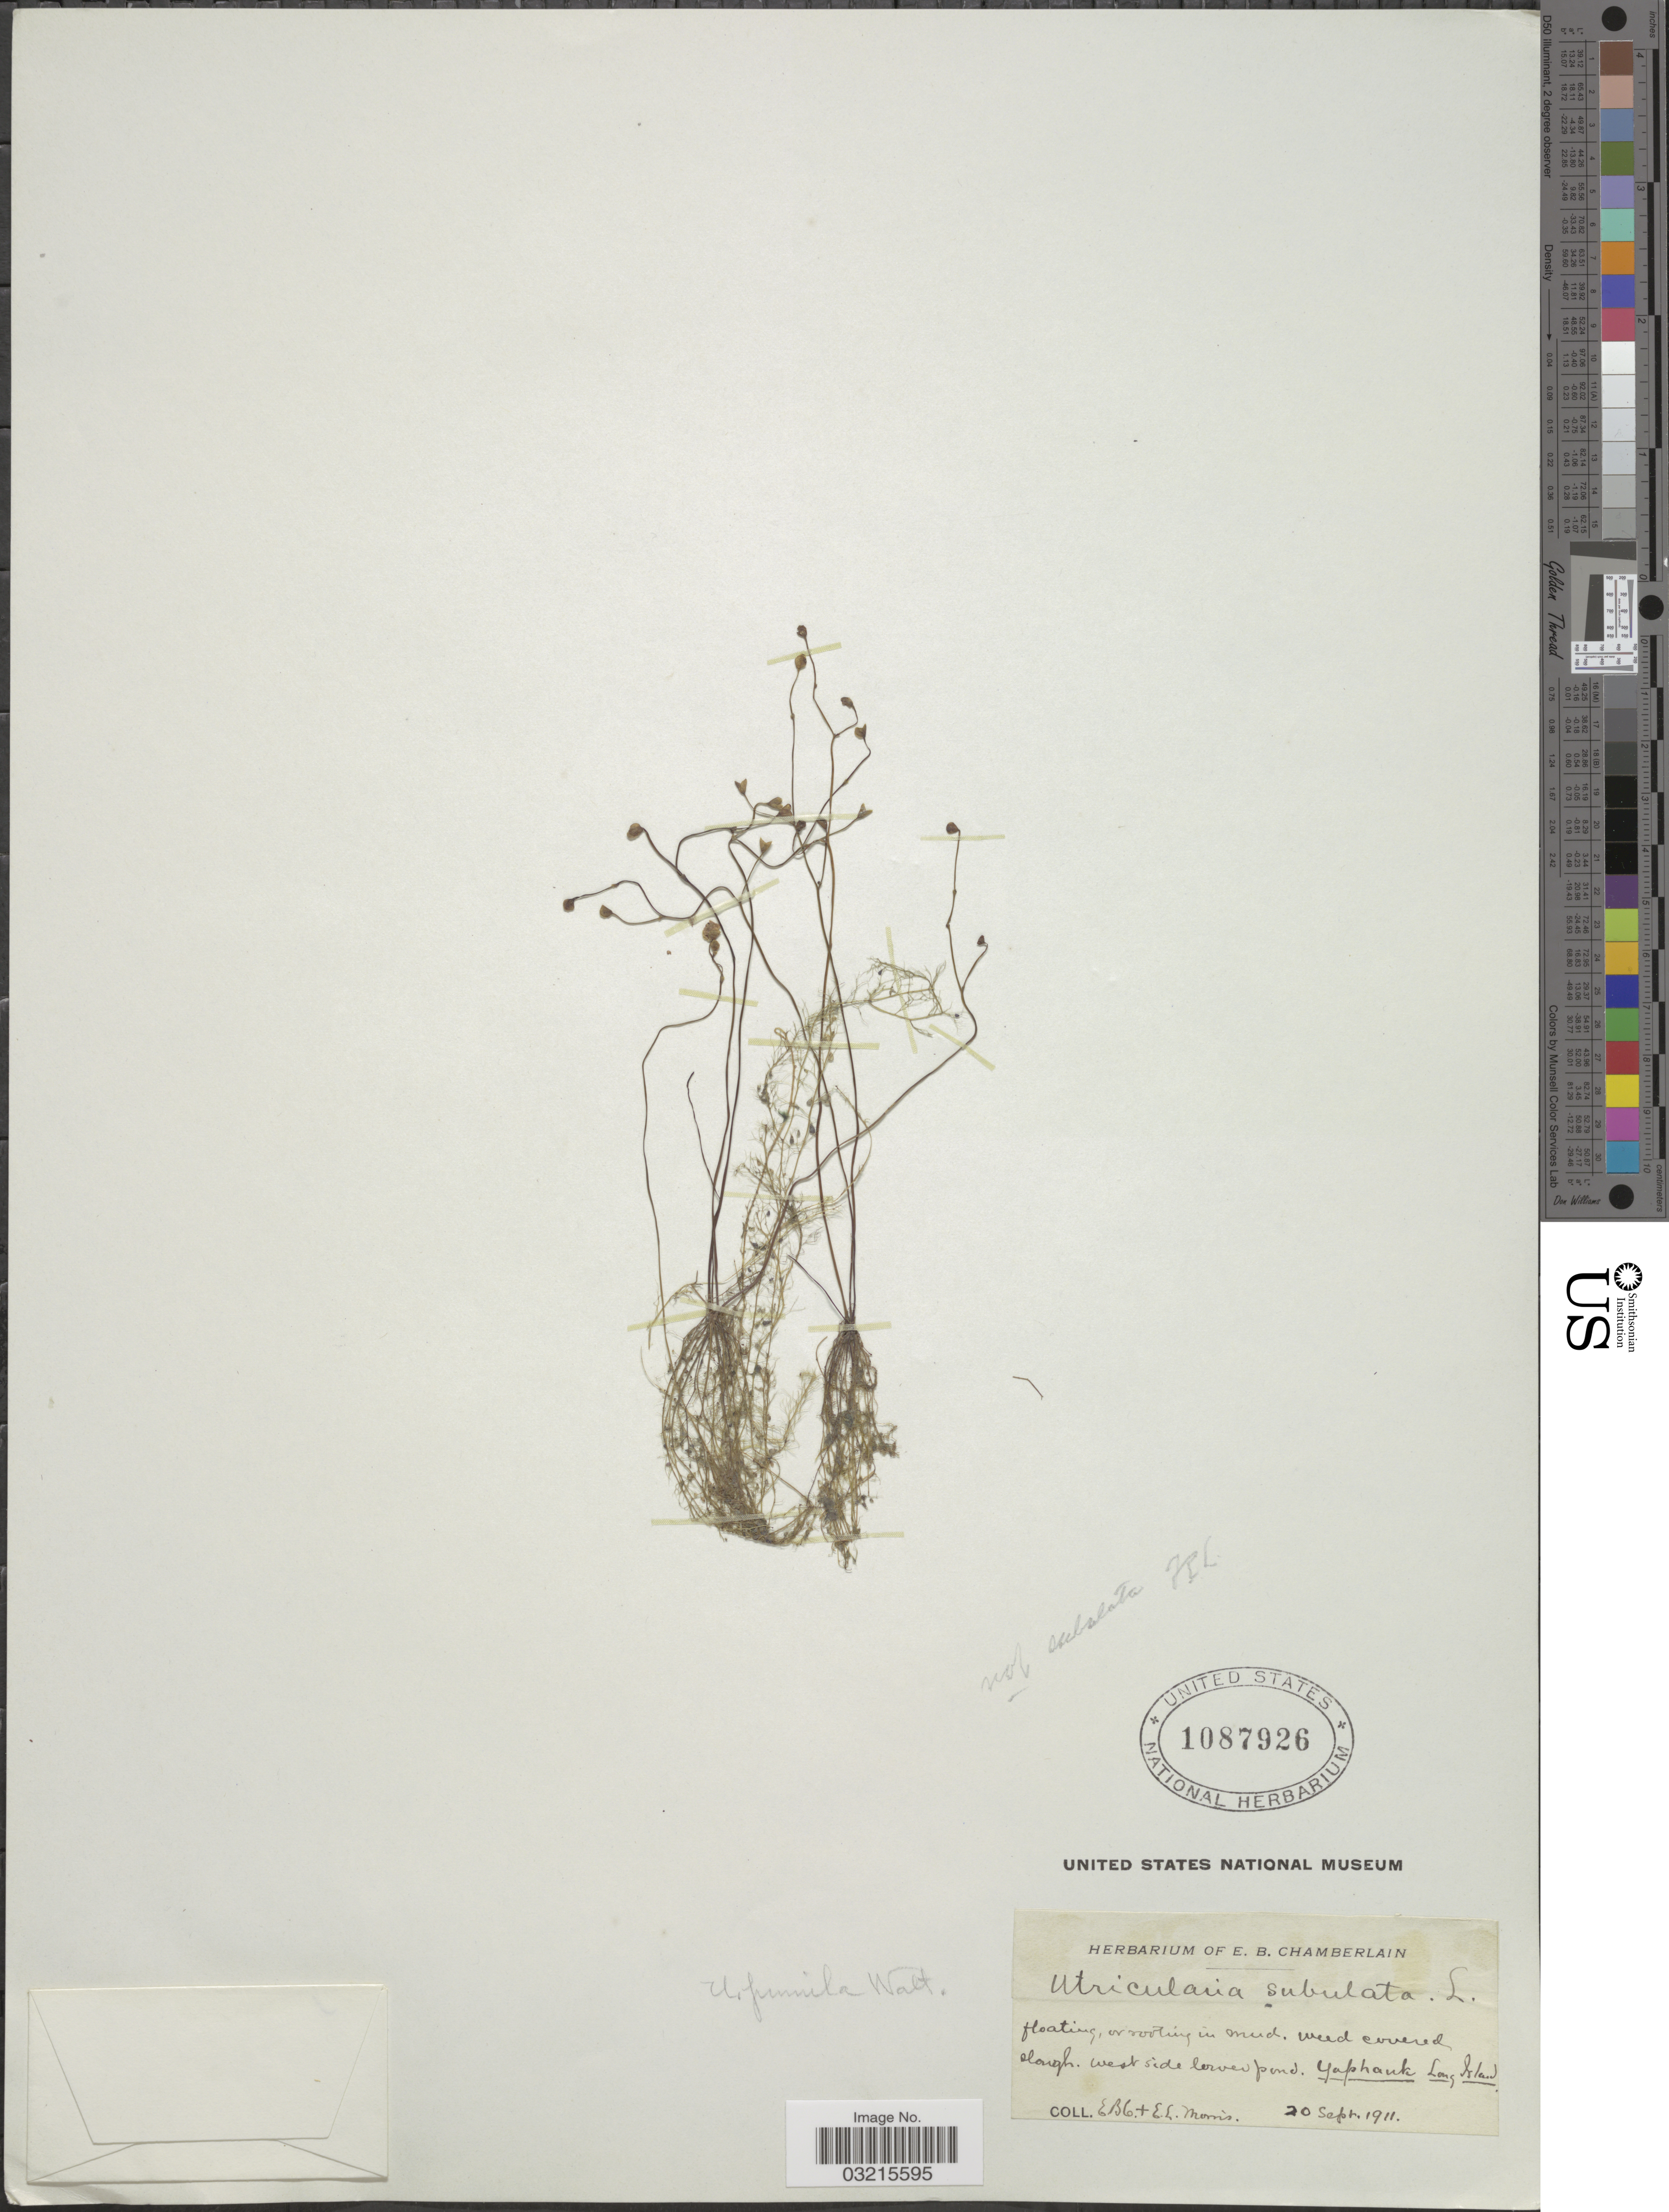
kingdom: Plantae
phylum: Tracheophyta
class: Magnoliopsida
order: Lamiales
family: Lentibulariaceae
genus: Utricularia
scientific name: Utricularia subulata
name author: L.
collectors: E. Morris & E. Morris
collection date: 1911-09-20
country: United States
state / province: New York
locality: West side lower pond. Yaphank. Long Island.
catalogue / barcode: US 1087926